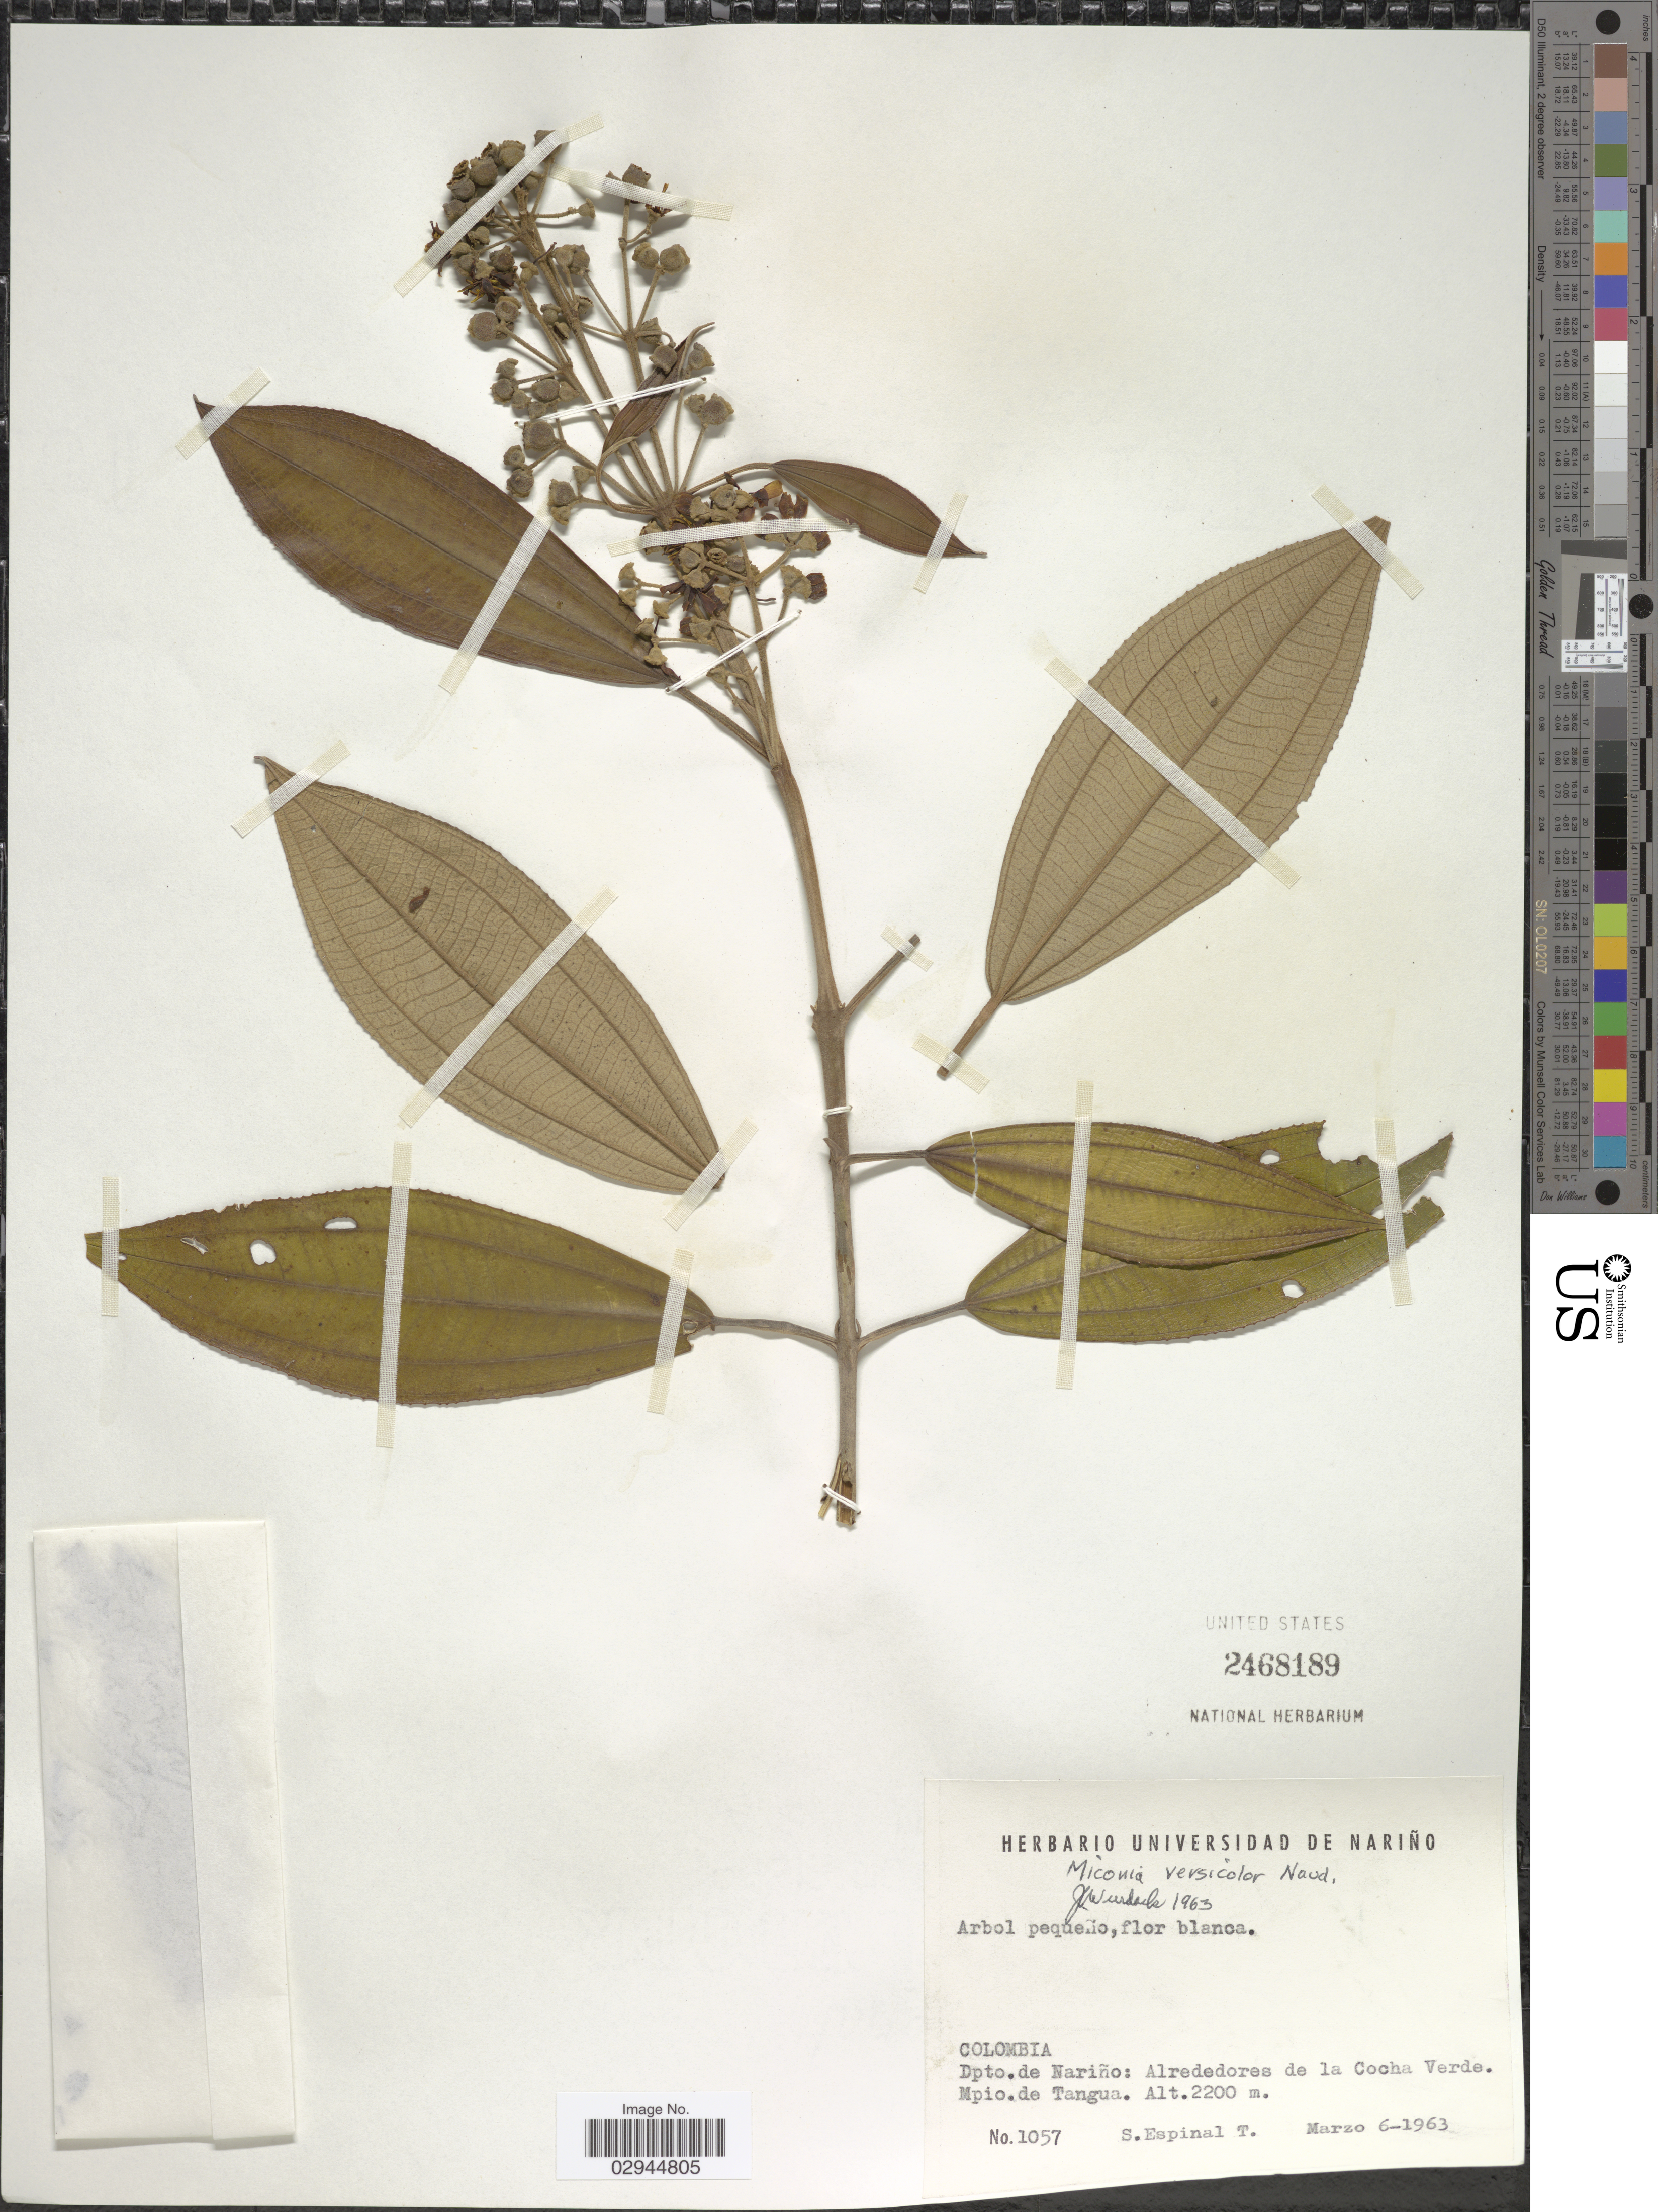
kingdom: Plantae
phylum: Tracheophyta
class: Magnoliopsida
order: Myrtales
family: Melastomataceae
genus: Miconia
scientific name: Miconia versicolor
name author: Naudin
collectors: S. Espinal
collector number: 1057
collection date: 1963-03-06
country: Colombia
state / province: Nariño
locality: Dpto. de Nariño: Alrededores de la Cocha Verde. Mpio. de Tangua.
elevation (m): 2200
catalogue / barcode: US 2468189